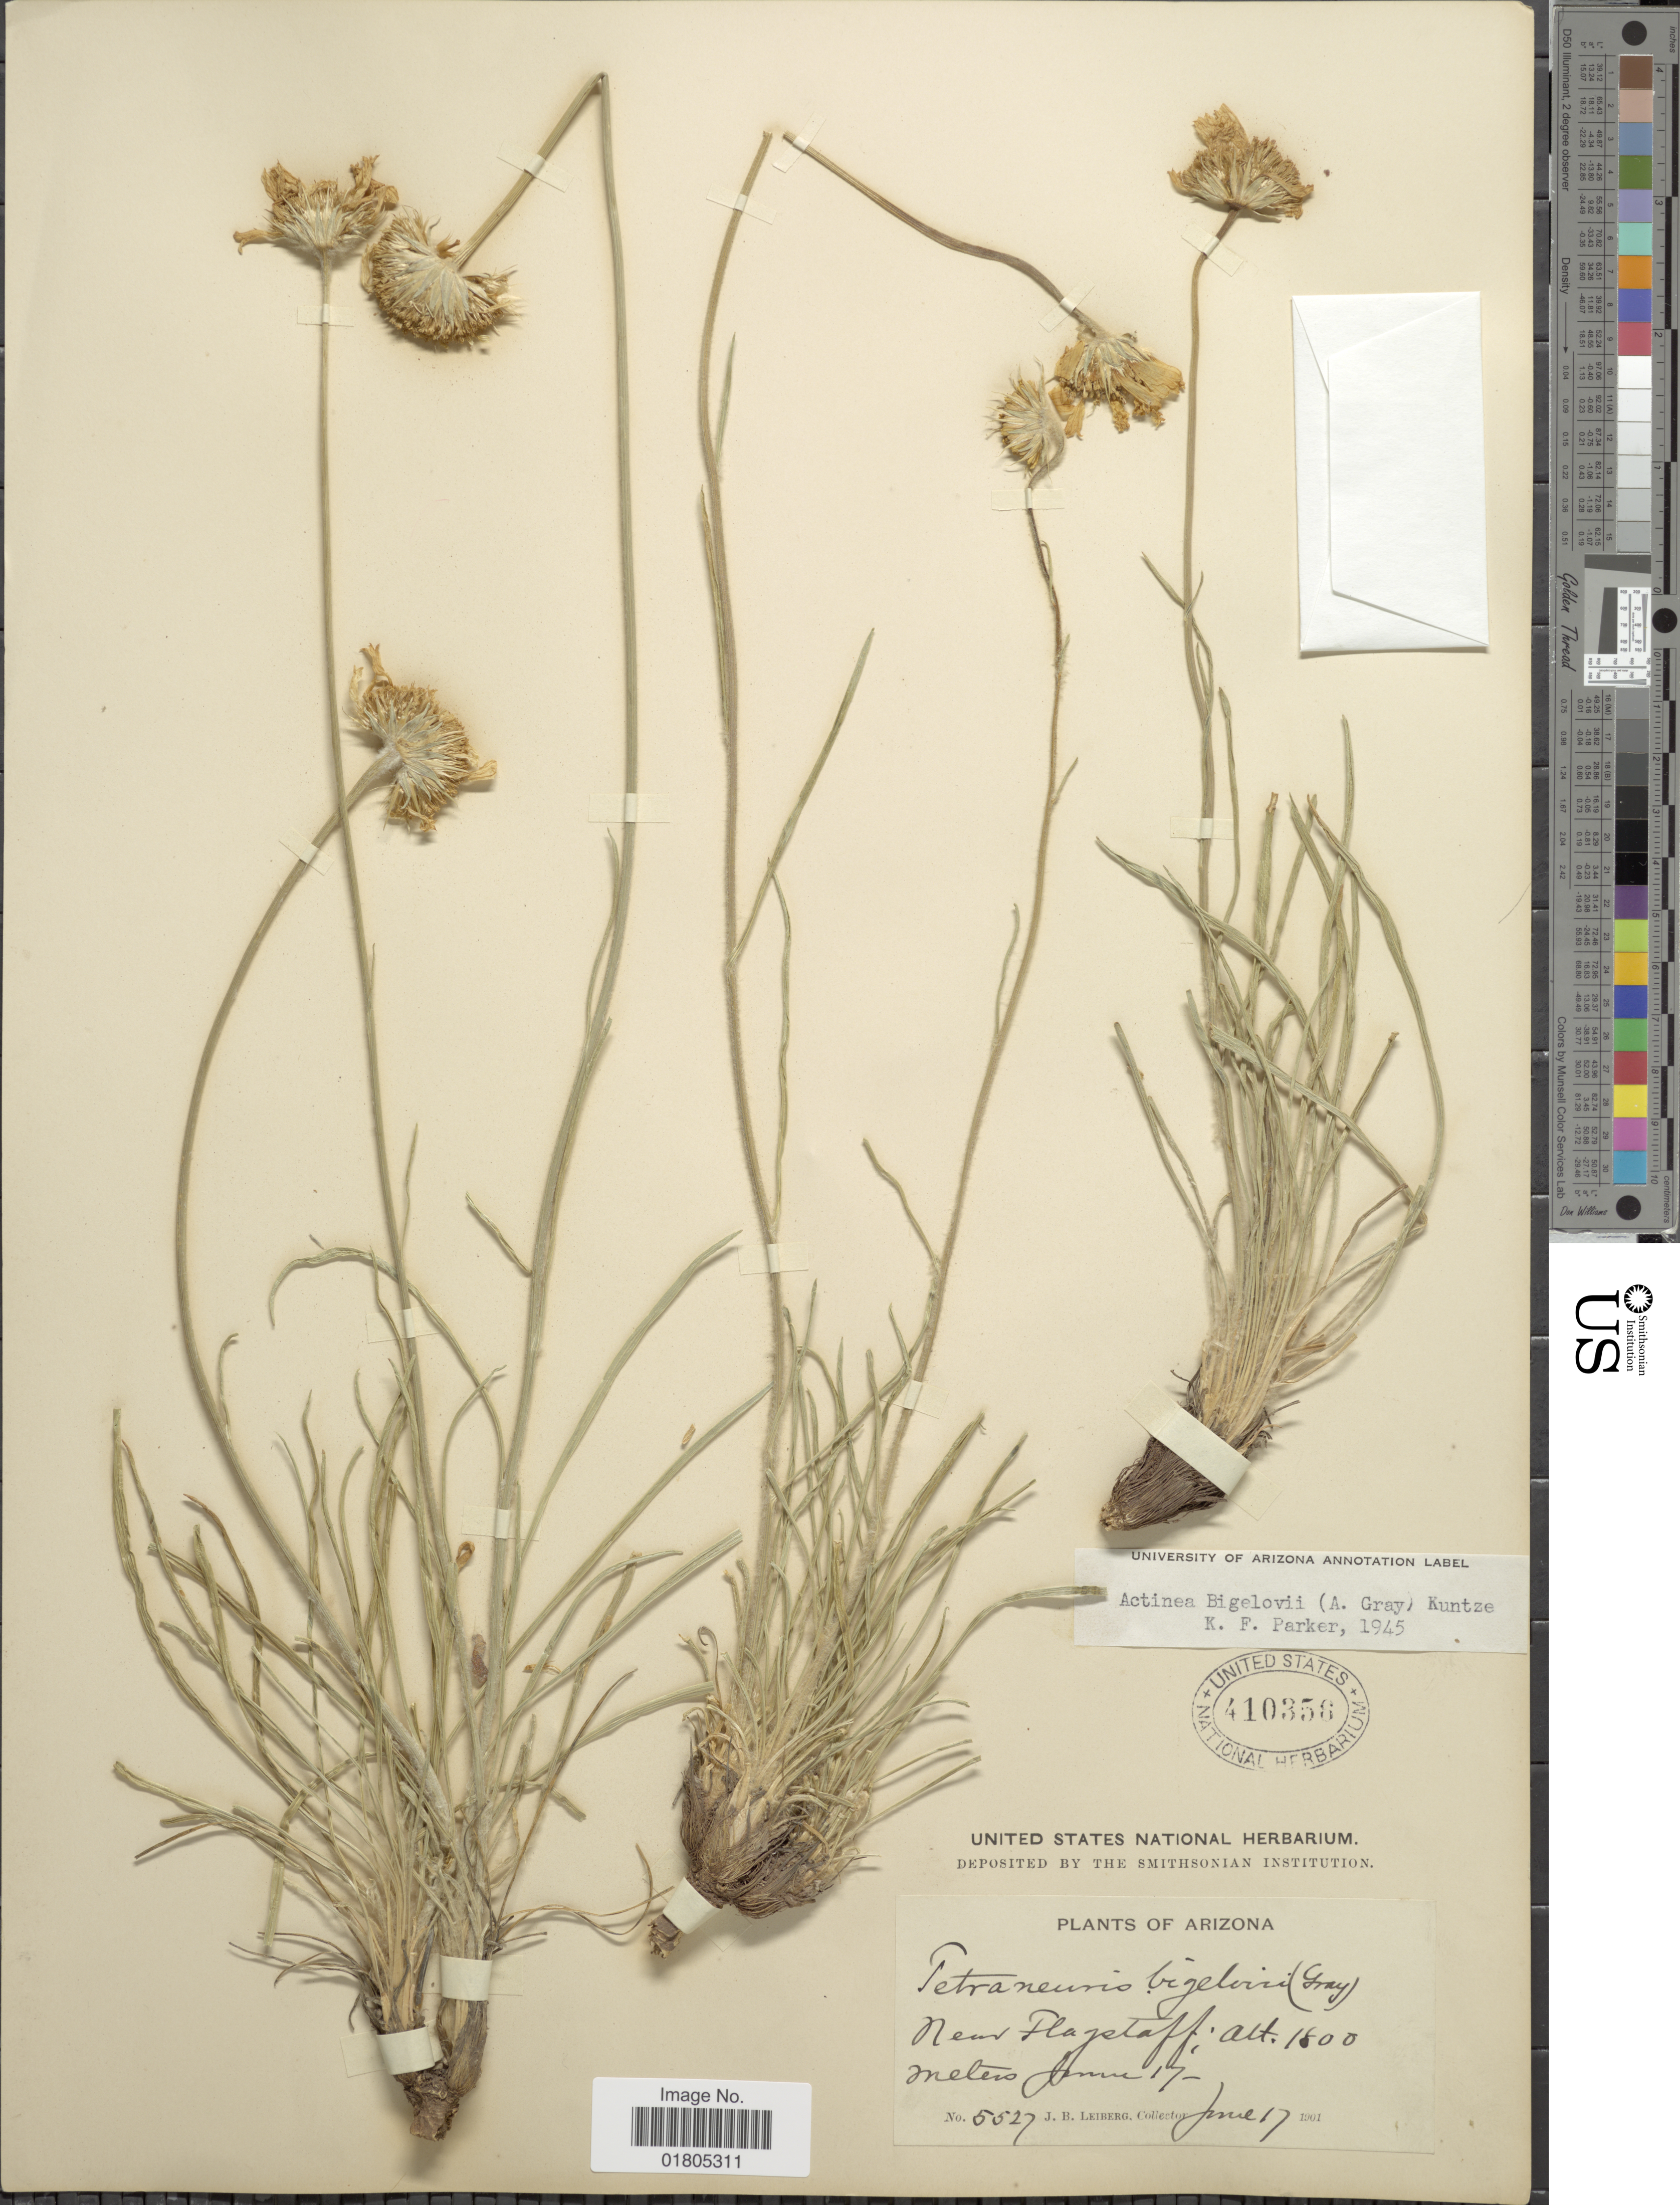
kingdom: Plantae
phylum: Tracheophyta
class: Magnoliopsida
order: Asterales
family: Asteraceae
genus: Actinea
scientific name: Actinea bigelovii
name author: (A. Gray) Kuntze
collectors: J. B. Leiberg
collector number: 5527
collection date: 1901-06-17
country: United States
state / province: Arizona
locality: Near Flagstaff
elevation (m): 1800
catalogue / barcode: US 410356